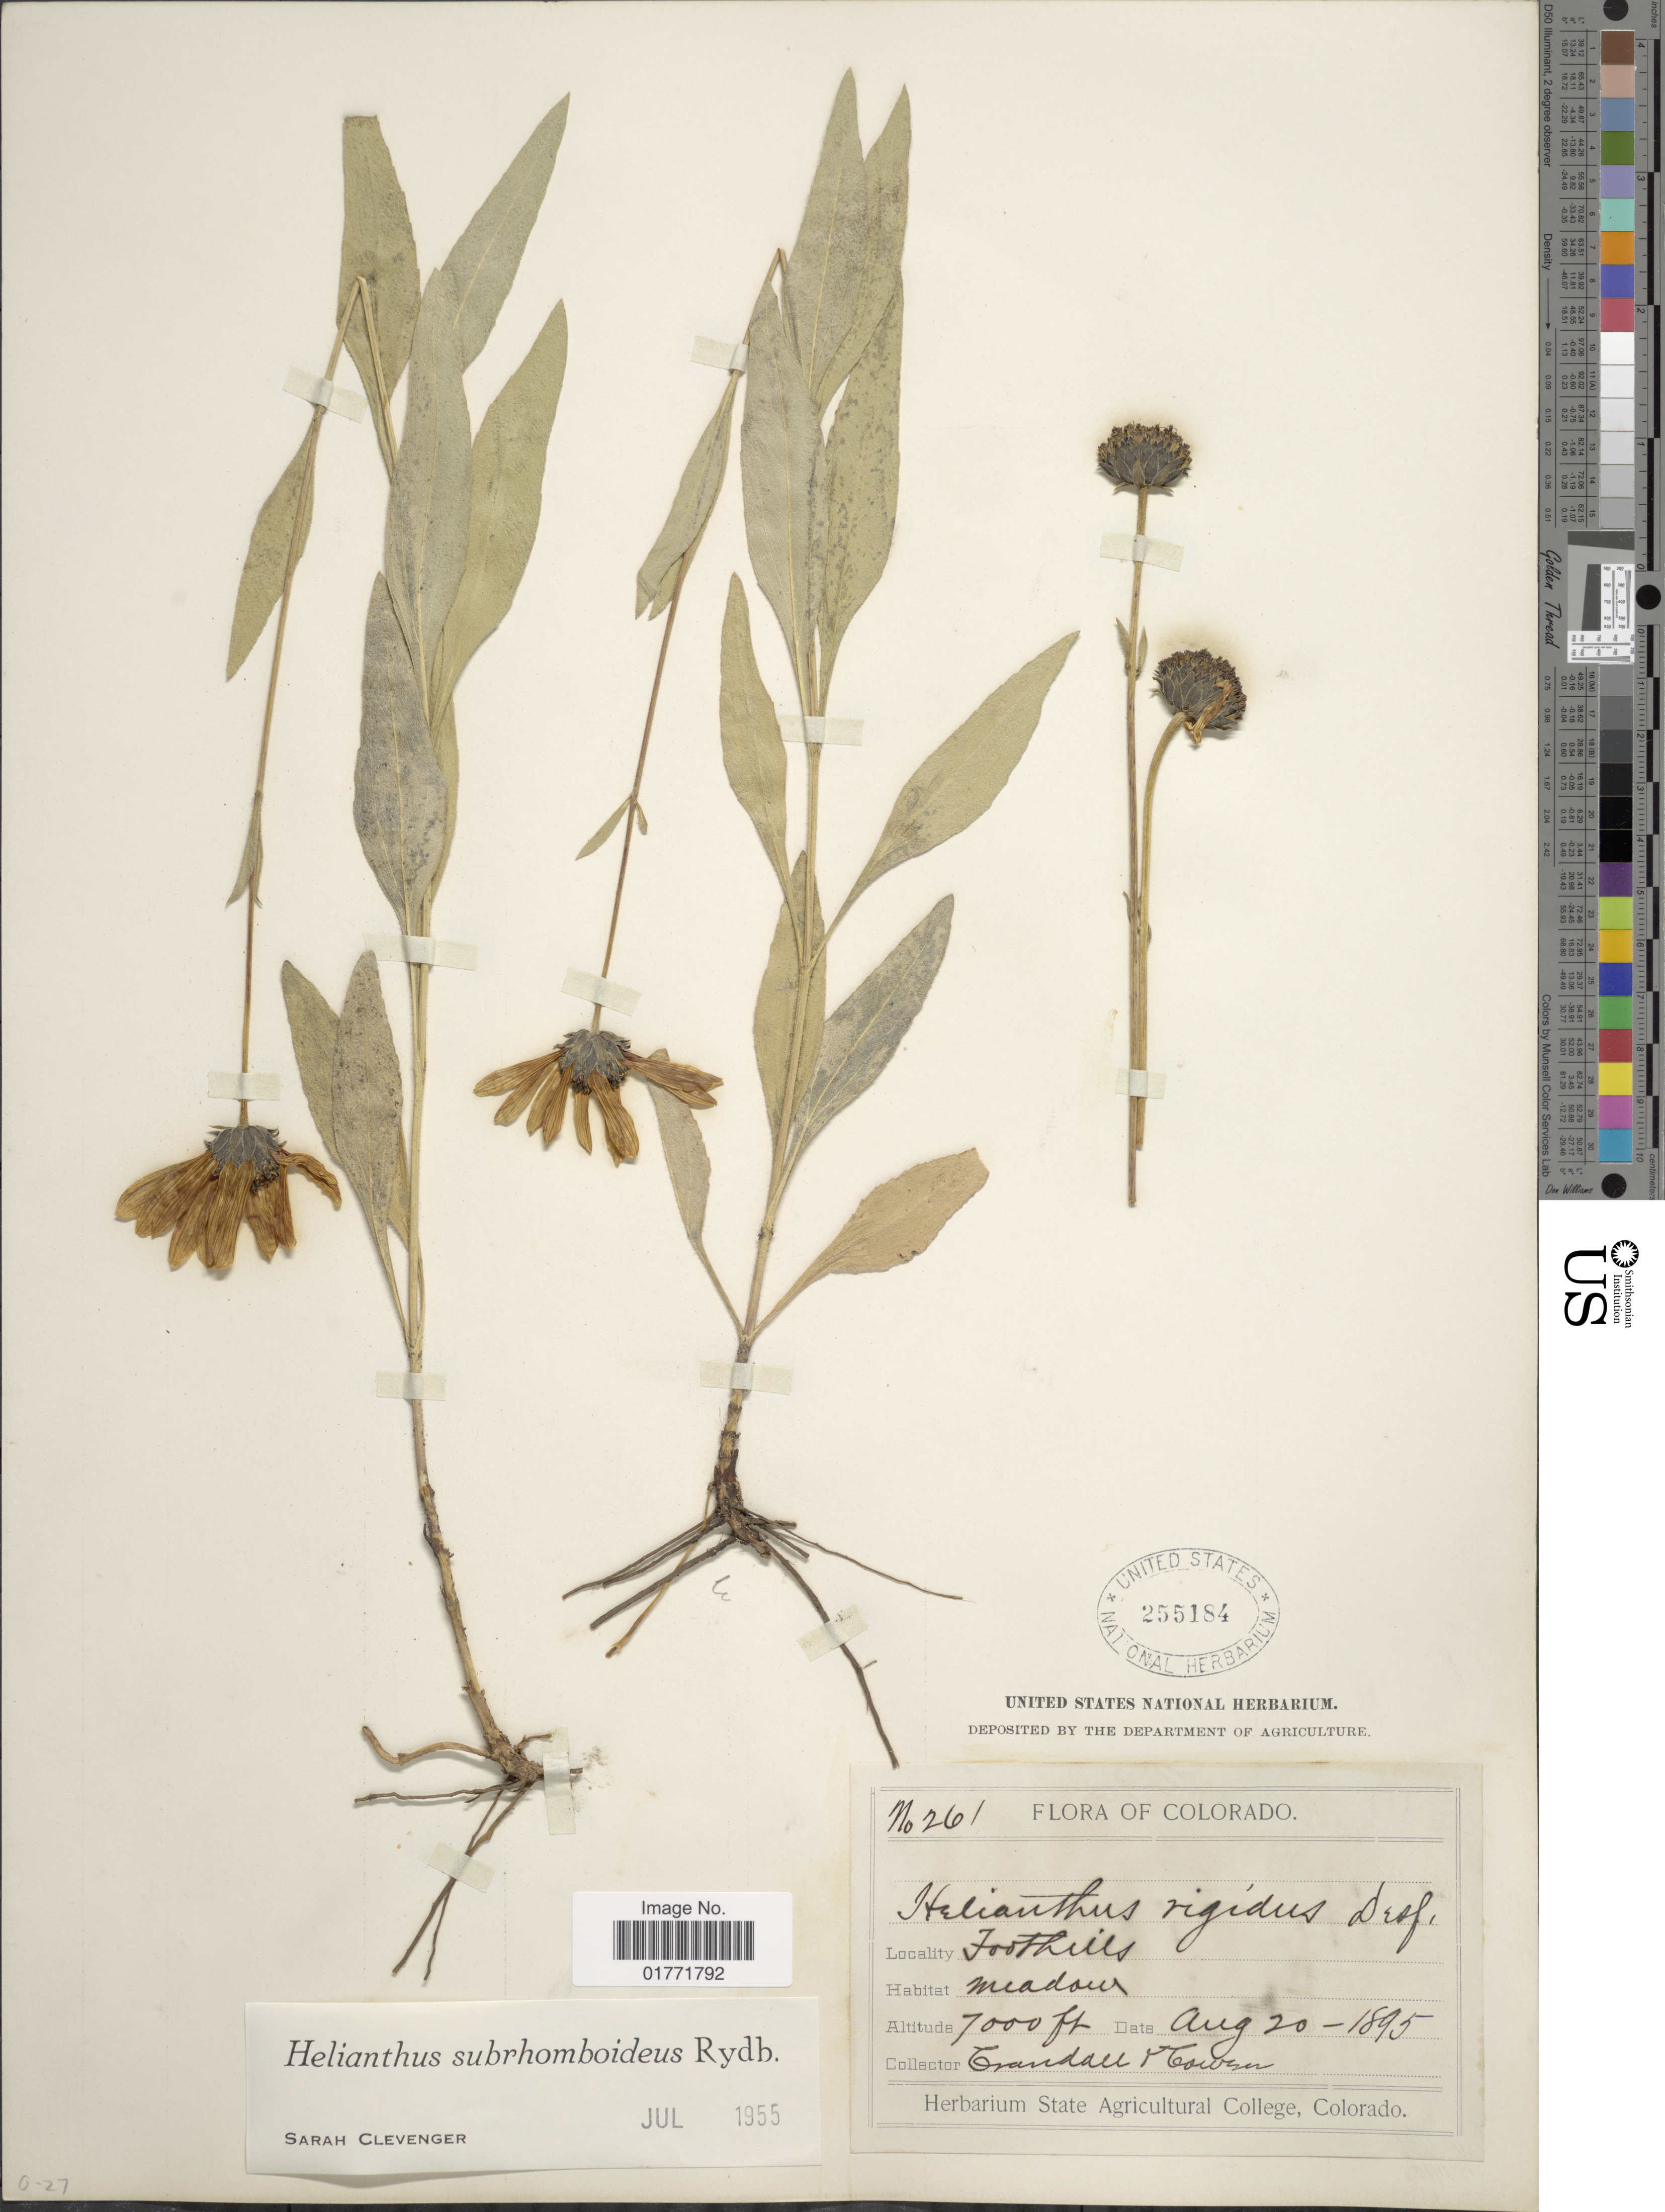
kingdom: Plantae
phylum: Tracheophyta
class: Magnoliopsida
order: Asterales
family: Asteraceae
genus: Helianthus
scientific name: Helianthus subrhomboideus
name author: Rydb.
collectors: -. Crandall & Cowan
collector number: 261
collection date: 1895-08-20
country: United States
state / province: Colorado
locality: Foothills, Meadow.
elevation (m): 2134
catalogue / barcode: US 255184